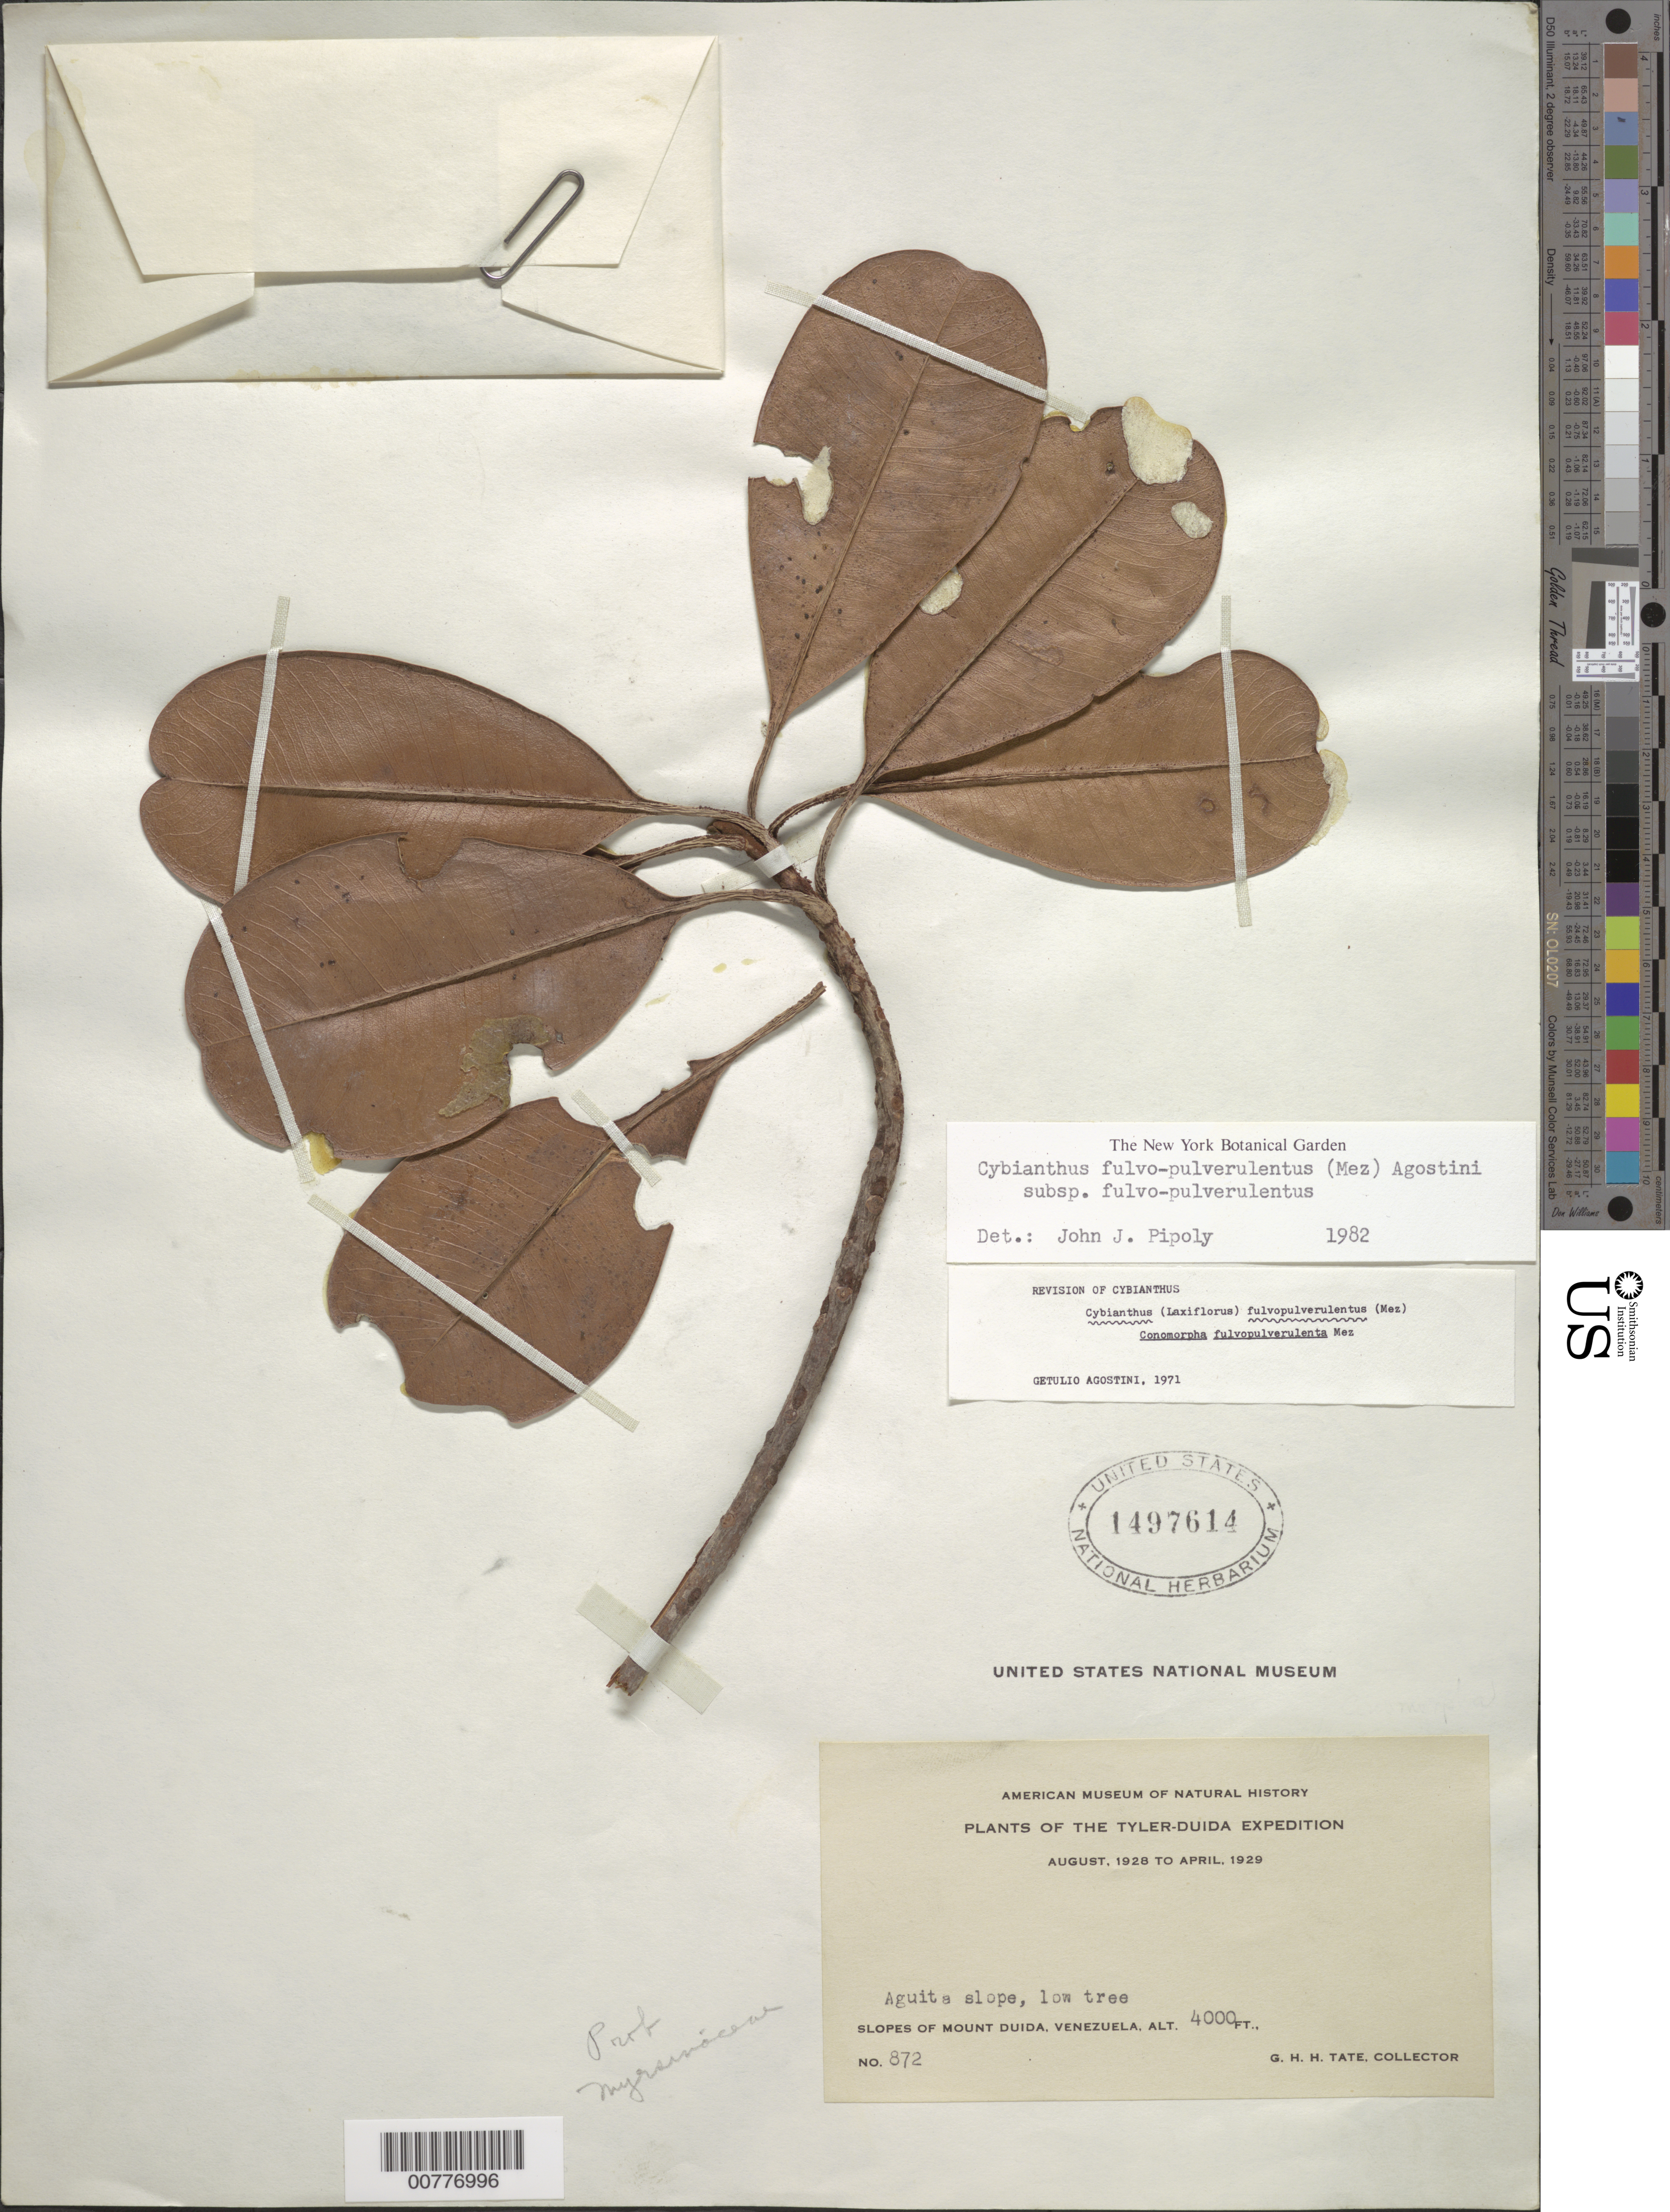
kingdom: Plantae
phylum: Tracheophyta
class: Magnoliopsida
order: Ericales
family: Primulaceae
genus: Cybianthus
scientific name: Cybianthus fulvopulverulentus subsp. fulvopulverulentus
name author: (Mez) G. Agostini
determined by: Pipoly, J. J., III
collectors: G. H. H.Tate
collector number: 872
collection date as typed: Aug-28 to Apr-29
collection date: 1928-08/1929-04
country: Venezuela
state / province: Amazonas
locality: Aquita, slopes of Mt. Duida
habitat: Aguita slope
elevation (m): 1219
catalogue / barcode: US 1497614